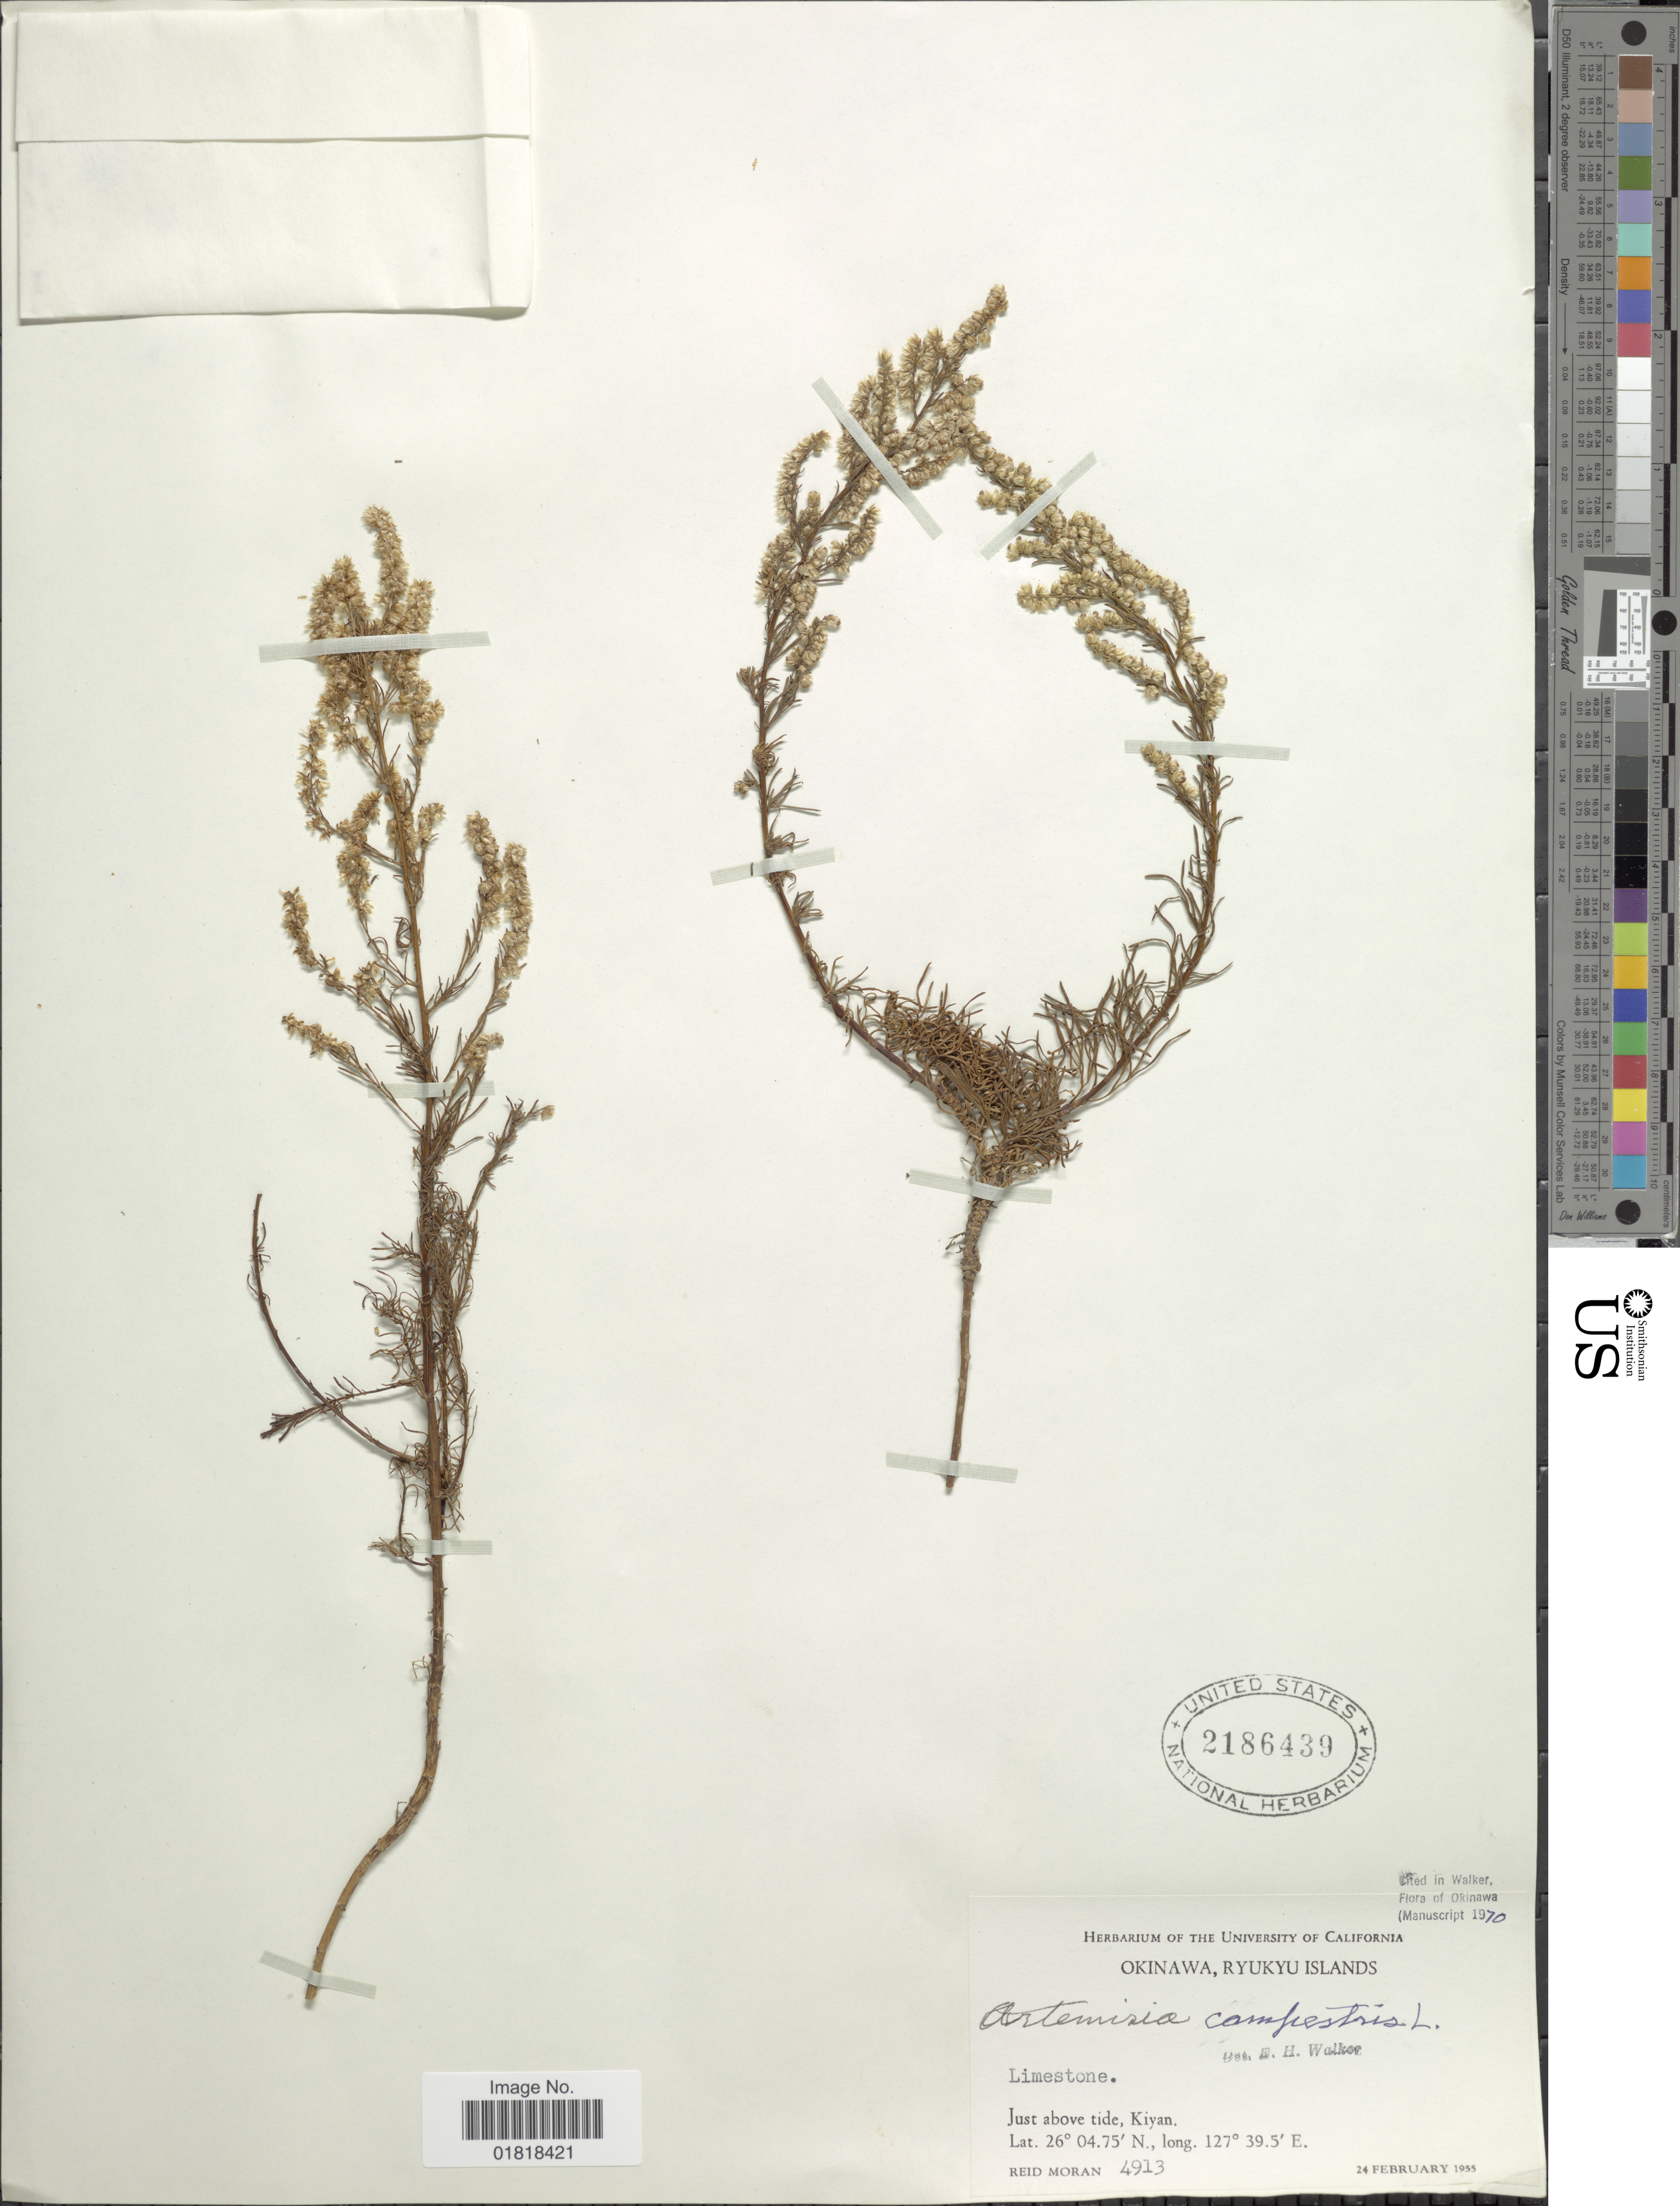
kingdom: Plantae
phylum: Tracheophyta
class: Magnoliopsida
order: Asterales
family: Asteraceae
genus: Artemisia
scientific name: Artemisia campestris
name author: L.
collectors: R. V. Moran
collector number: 4913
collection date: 1955-02-24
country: Japan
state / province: Okinawa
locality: Rykyu Islands, Limestone, just above tide, Kiyan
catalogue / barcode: US 2186439